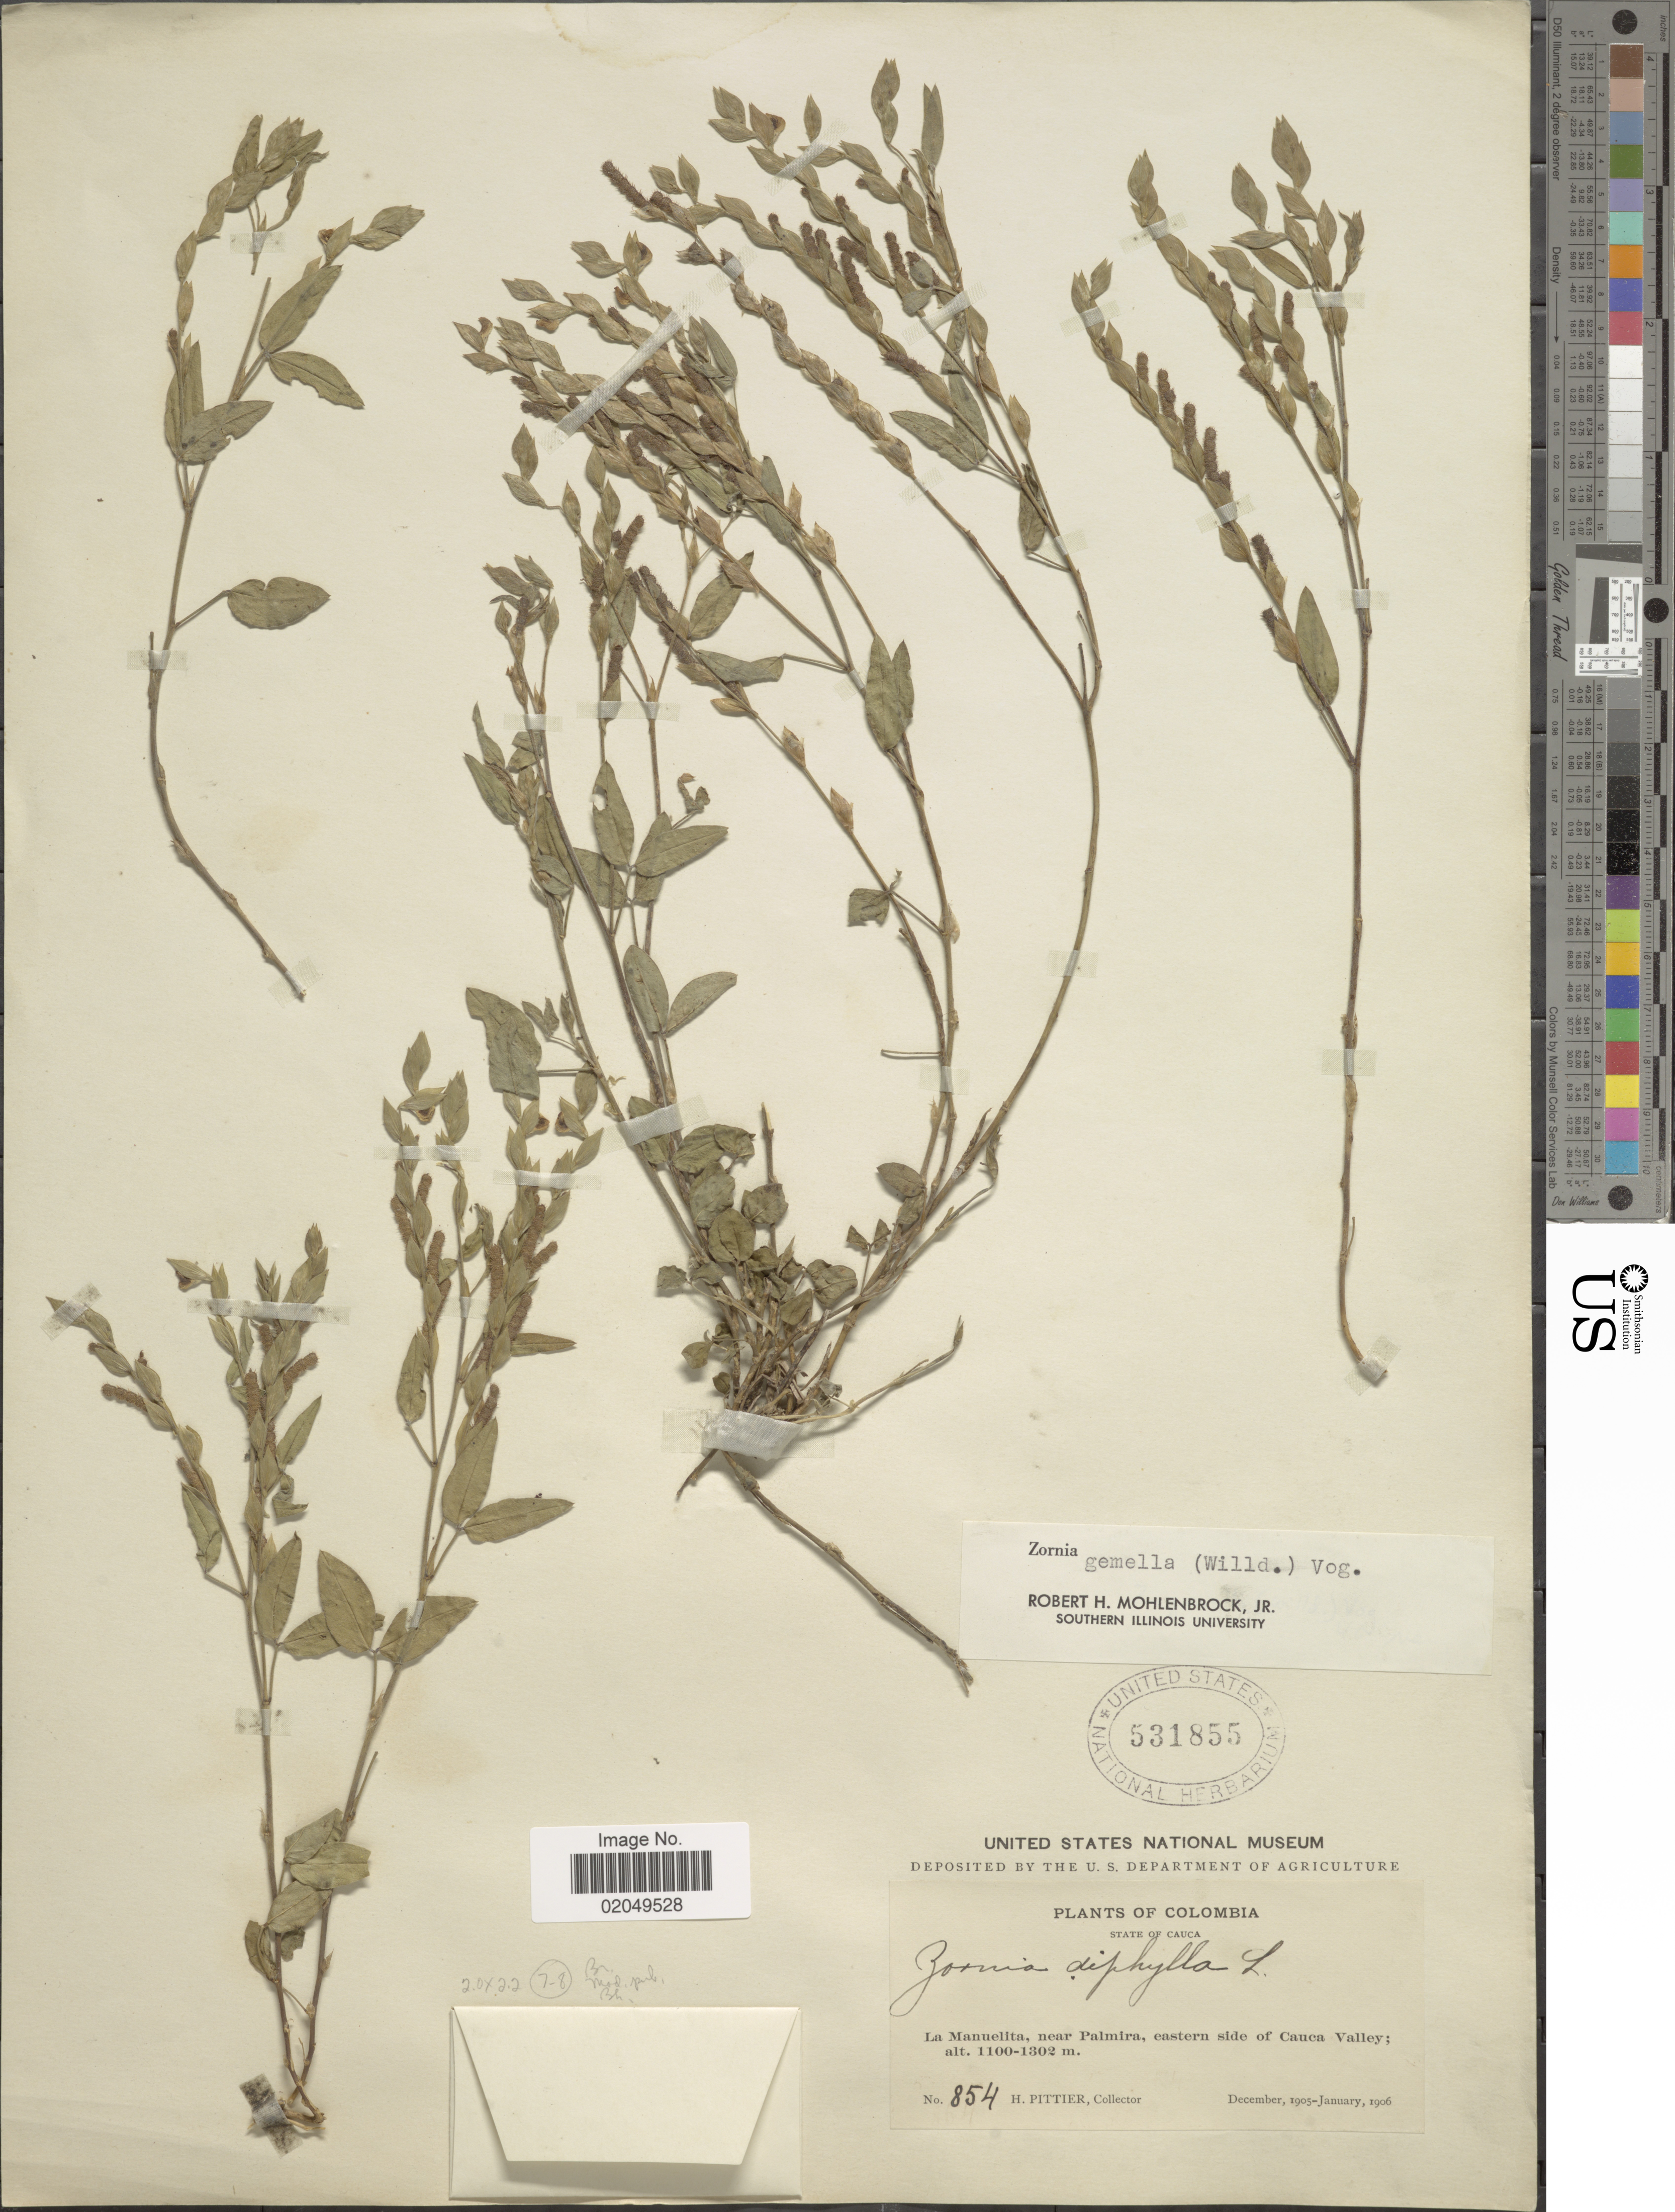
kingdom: Plantae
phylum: Tracheophyta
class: Magnoliopsida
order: Fabales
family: Fabaceae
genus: Zornia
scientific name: Zornia gemella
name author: Vogel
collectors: H. F. Pittier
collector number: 854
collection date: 1905-12/1906-01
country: Colombia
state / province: Cauca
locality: La Manuelita, near Palmira, eastern side of Cauca Valley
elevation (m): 1100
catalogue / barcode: US 531855